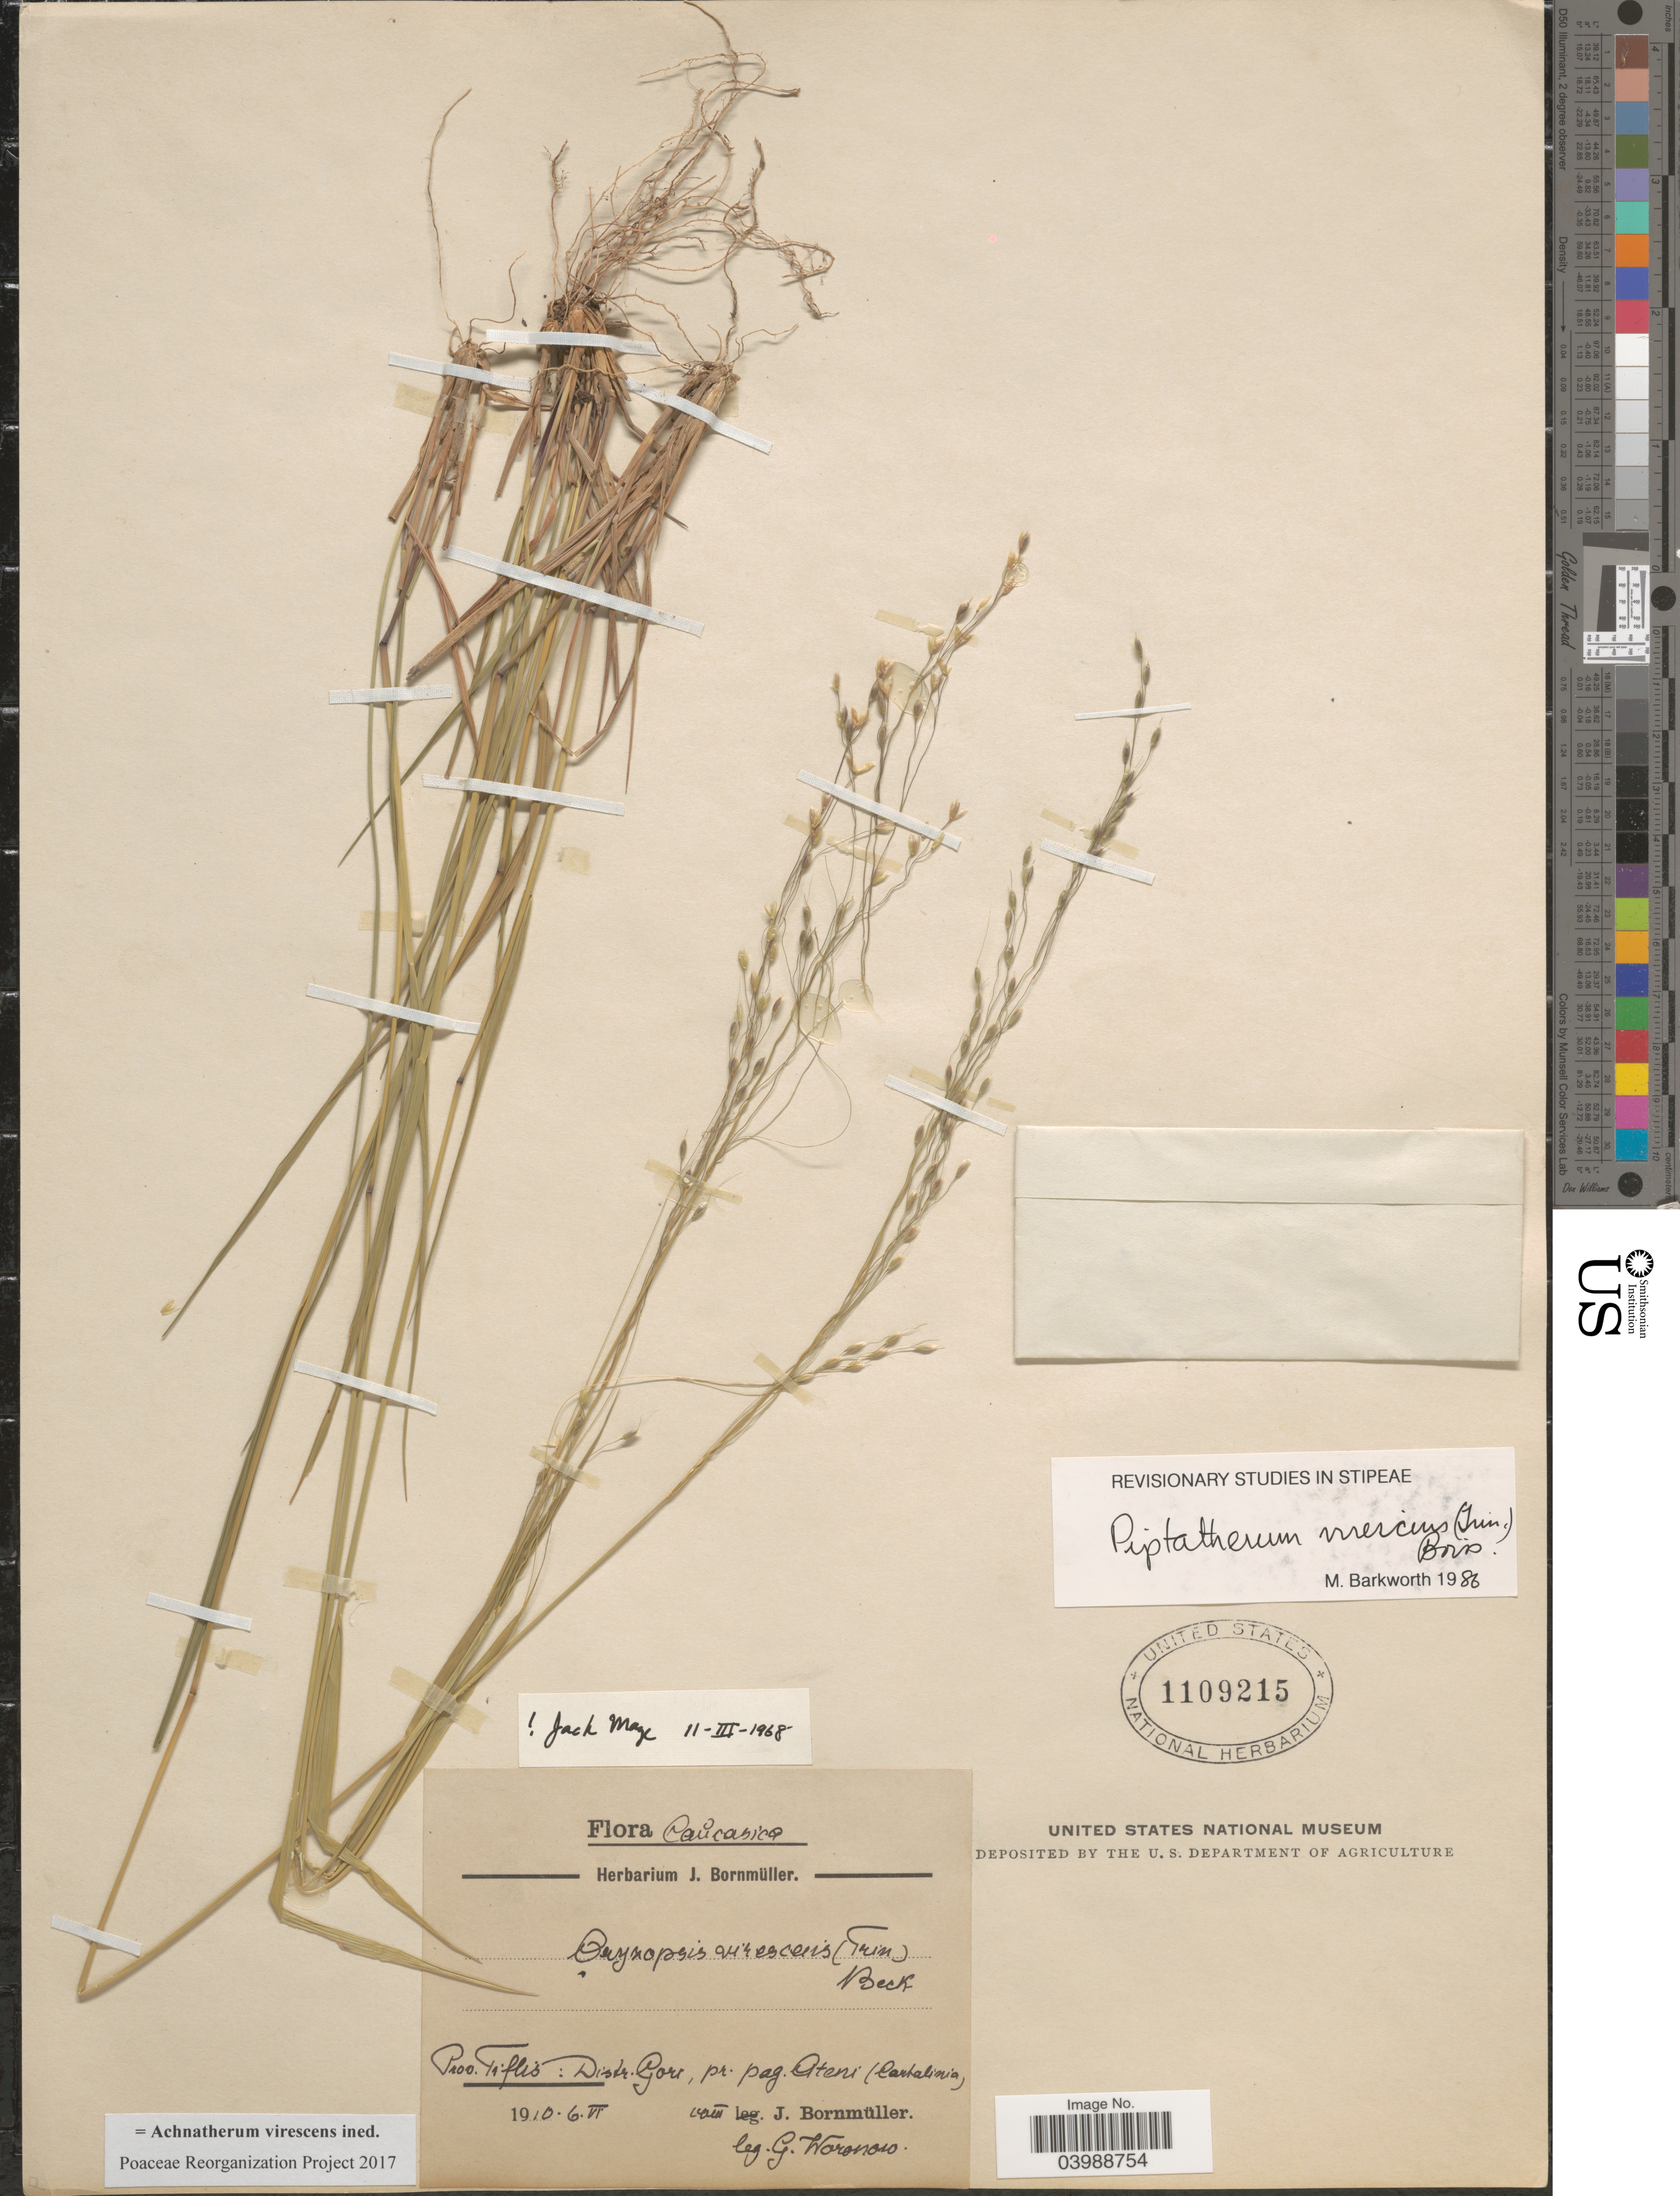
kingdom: Plantae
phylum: Tracheophyta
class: Liliopsida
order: Poales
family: Poaceae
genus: Achnatherum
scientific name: Achnatherum virescens ined.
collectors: G. Woronow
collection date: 1910-06-06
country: Georgia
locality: Caůcasica. Prov:. Tilfis: Distr. Goer, pr. pag. Ateni (Cartalinia).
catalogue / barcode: US 1109215